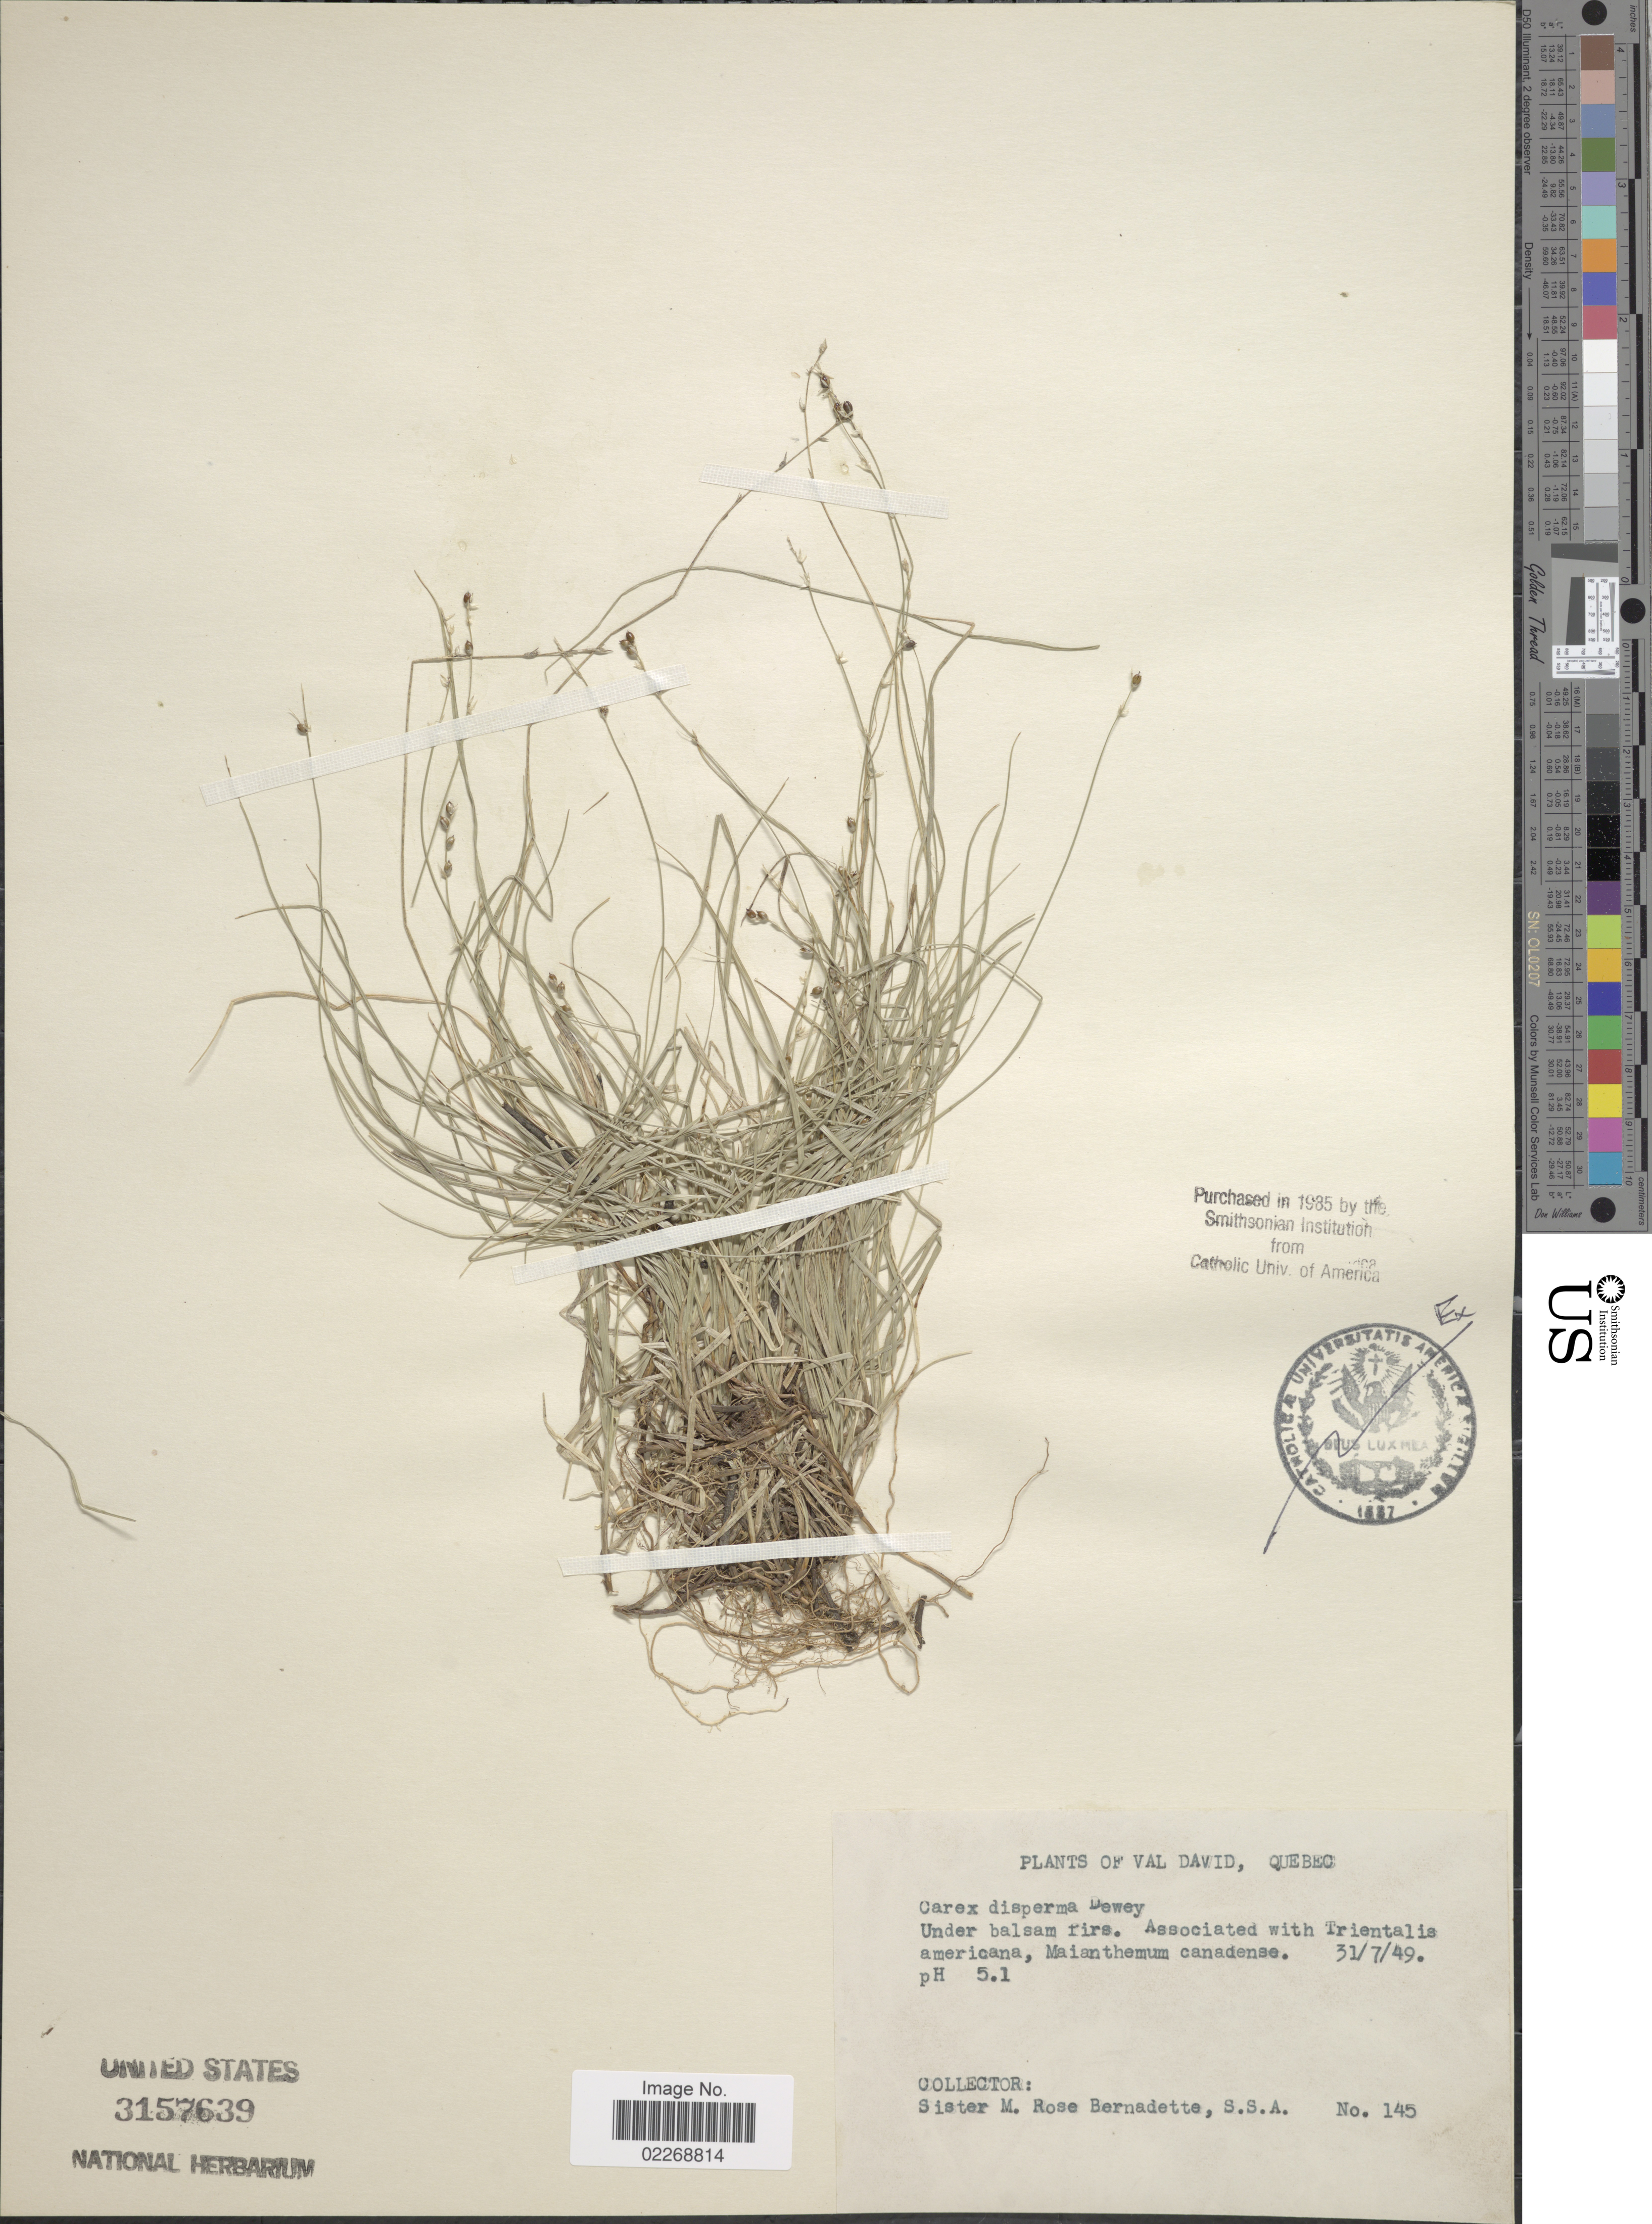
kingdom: Plantae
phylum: Tracheophyta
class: Liliopsida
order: Poales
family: Cyperaceae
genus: Carex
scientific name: Carex disperma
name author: Dewey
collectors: M. Bernadette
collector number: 145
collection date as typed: Transcribed d/m/y: 31/7/49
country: Canada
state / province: Quebec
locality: Val David.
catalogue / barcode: US 3157639